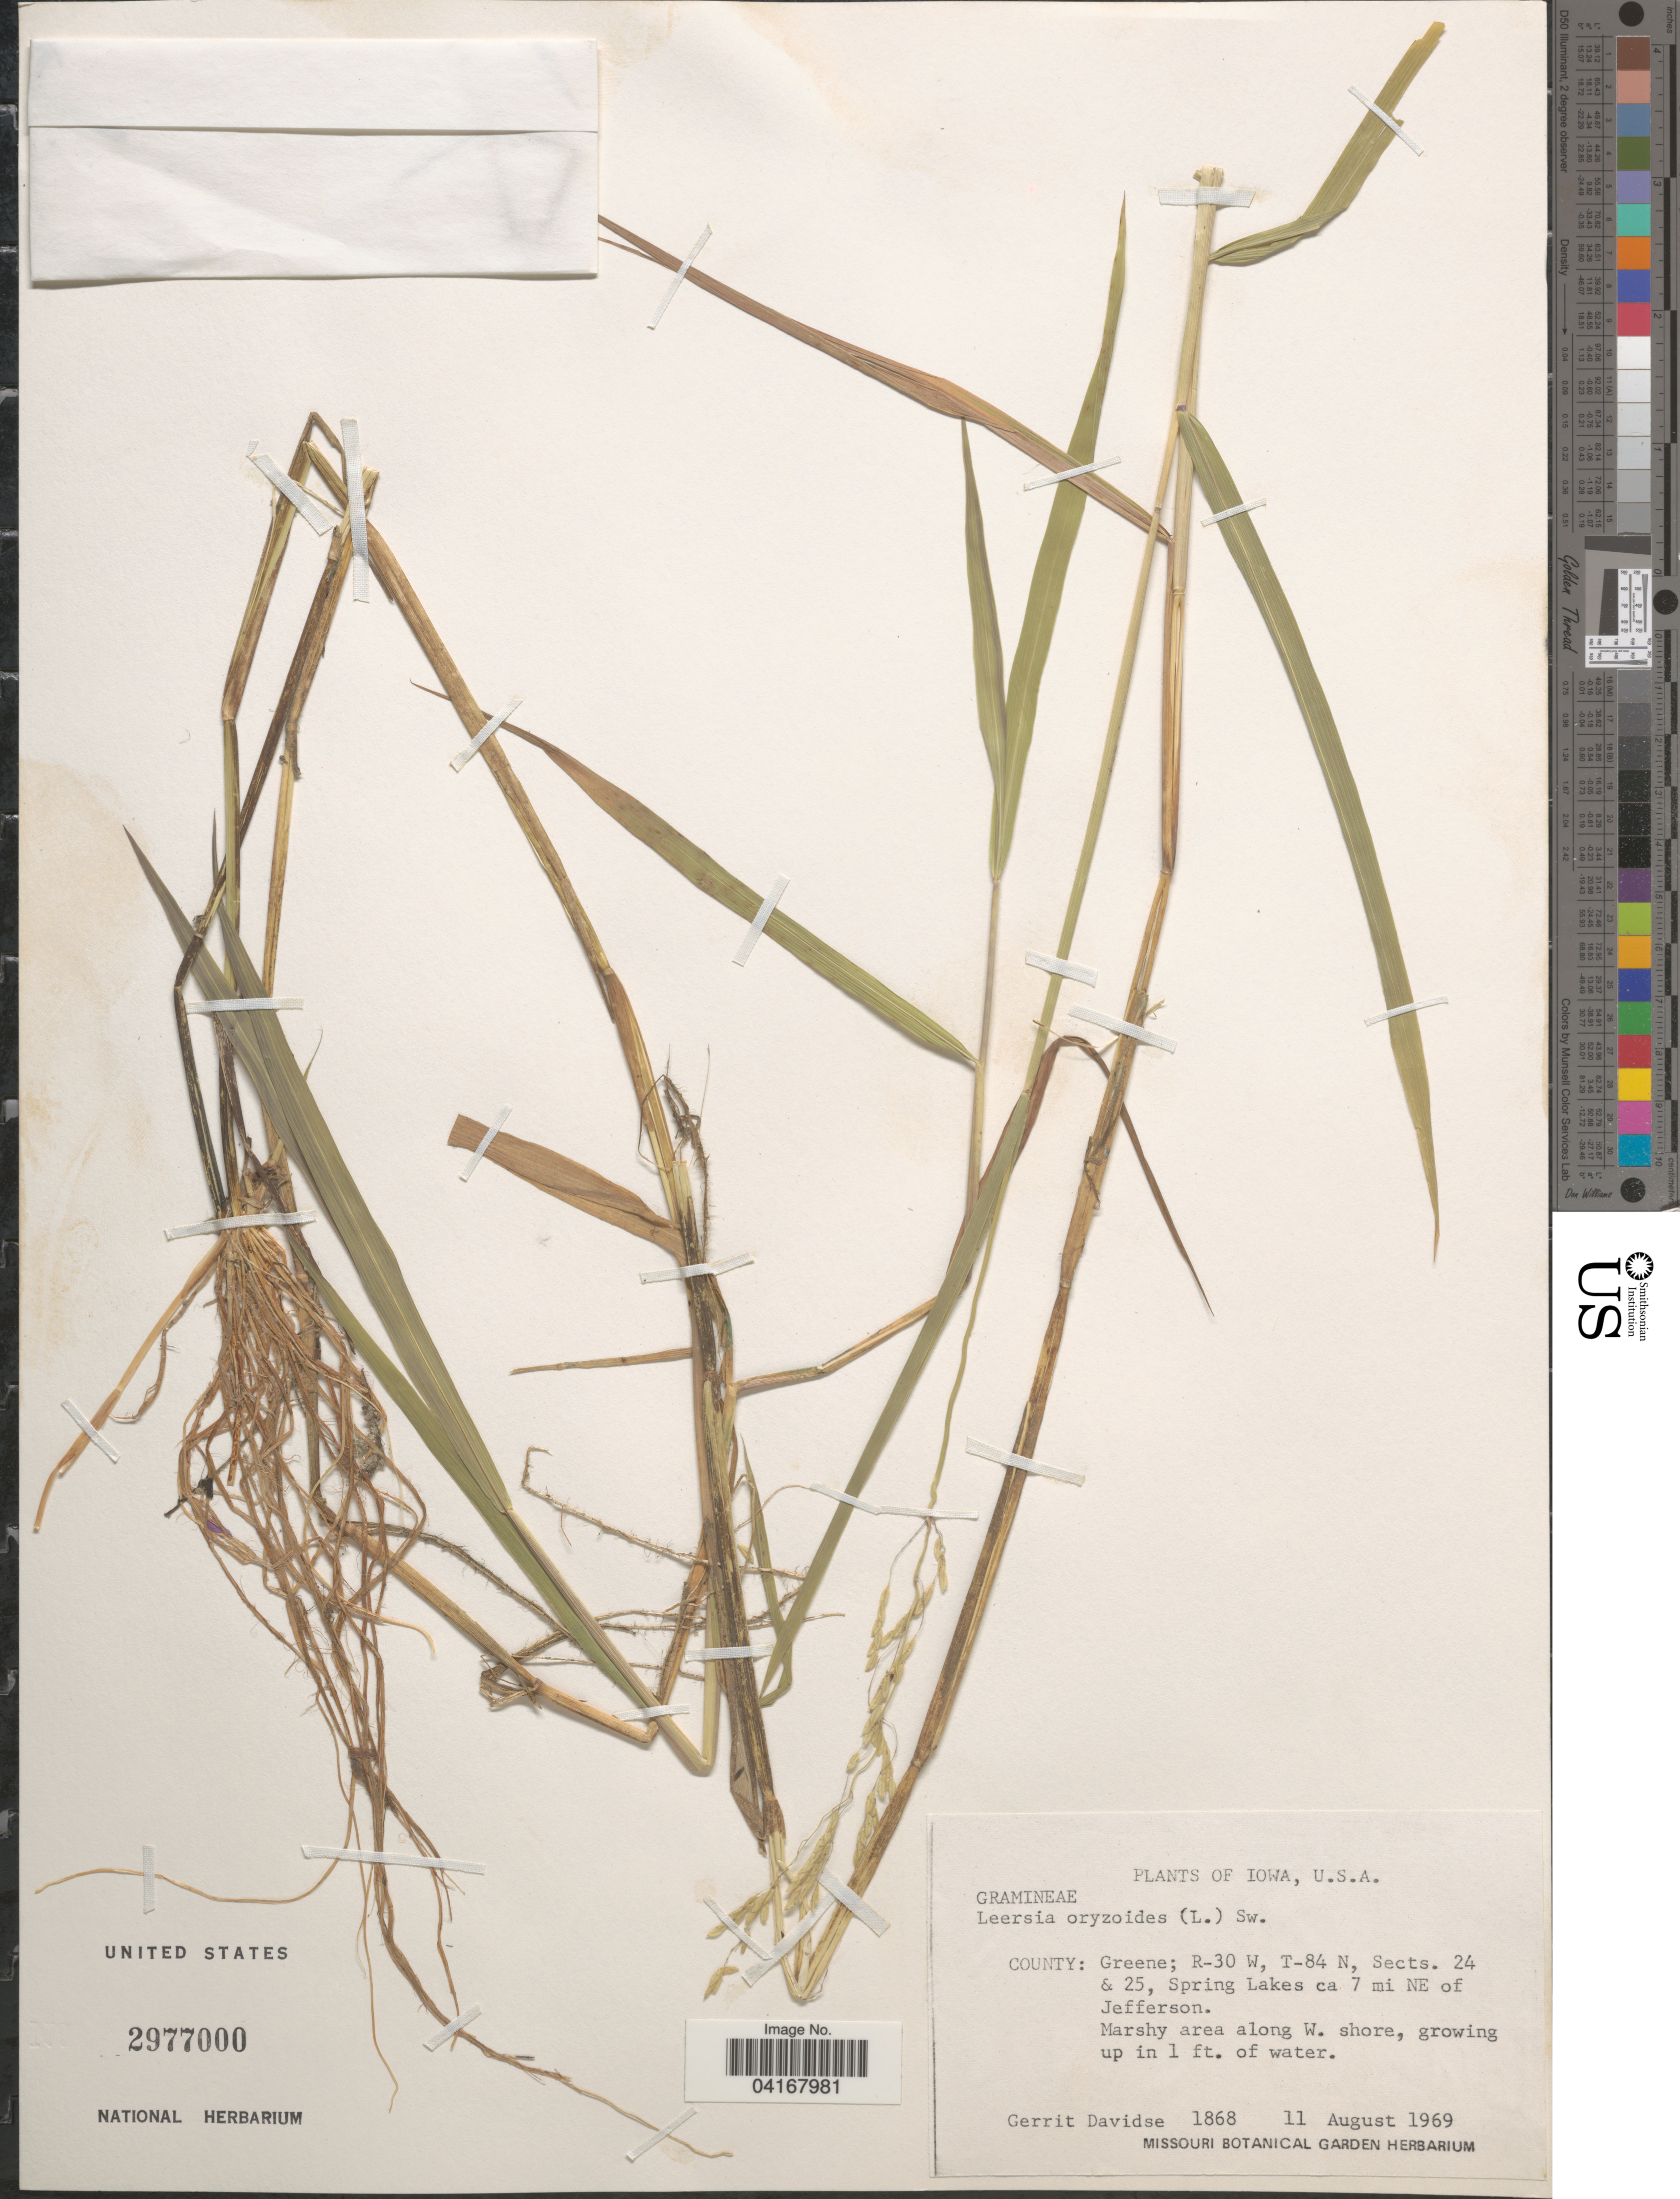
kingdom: Plantae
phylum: Tracheophyta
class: Liliopsida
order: Poales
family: Poaceae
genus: Leersia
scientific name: Leersia oryzoides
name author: (L.) Sw.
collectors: G. Davidse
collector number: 1868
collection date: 1969-08-11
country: United States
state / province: Iowa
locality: County: Greene; R-30 W, T-84 N, Sects. 24 & 25, Spring Lakes ca 7 mi NE of Jefferson. Marshy area along W. shore, growing up in 1 ft. of water.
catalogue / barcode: US 2977000